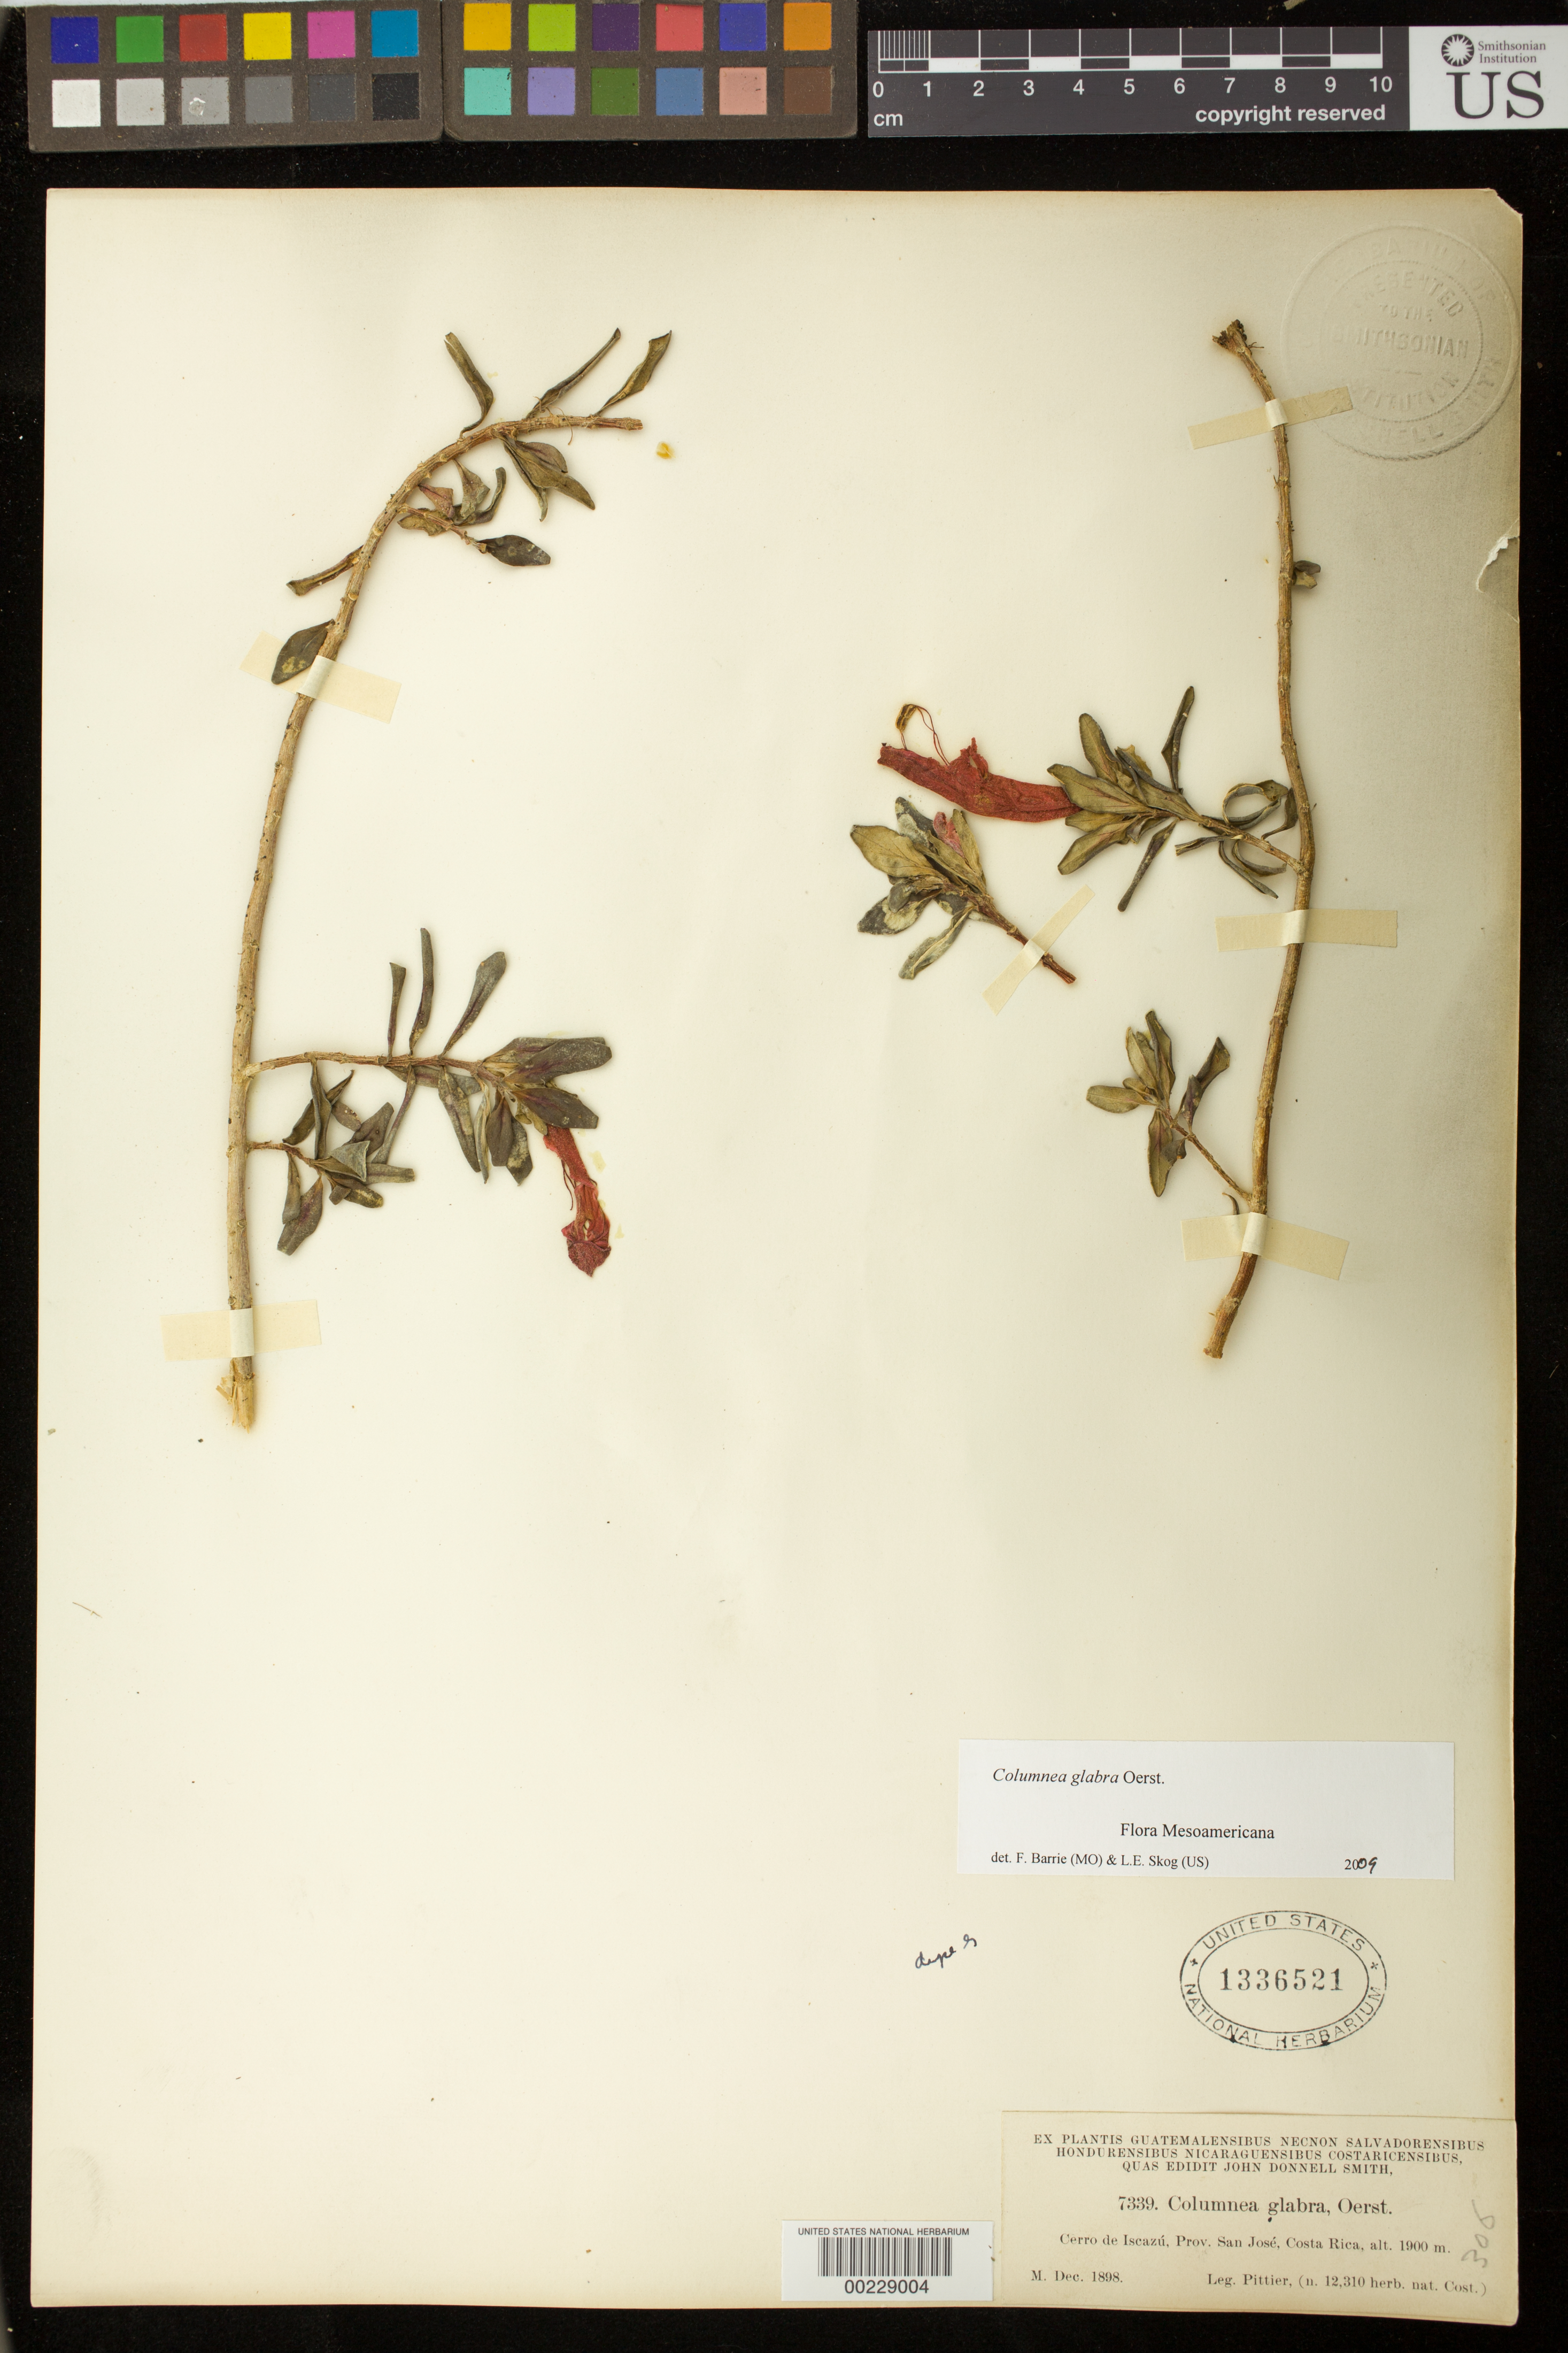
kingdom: Plantae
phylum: Tracheophyta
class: Magnoliopsida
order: Lamiales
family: Gesneriaceae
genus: Columnea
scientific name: Columnea glabra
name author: Oerst.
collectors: H. F. Pittier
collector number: HNC 12310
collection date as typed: Dec 1898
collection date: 1898-12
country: Costa Rica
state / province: San José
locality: Cerro de Iscazú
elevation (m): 1900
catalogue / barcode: US 1336521